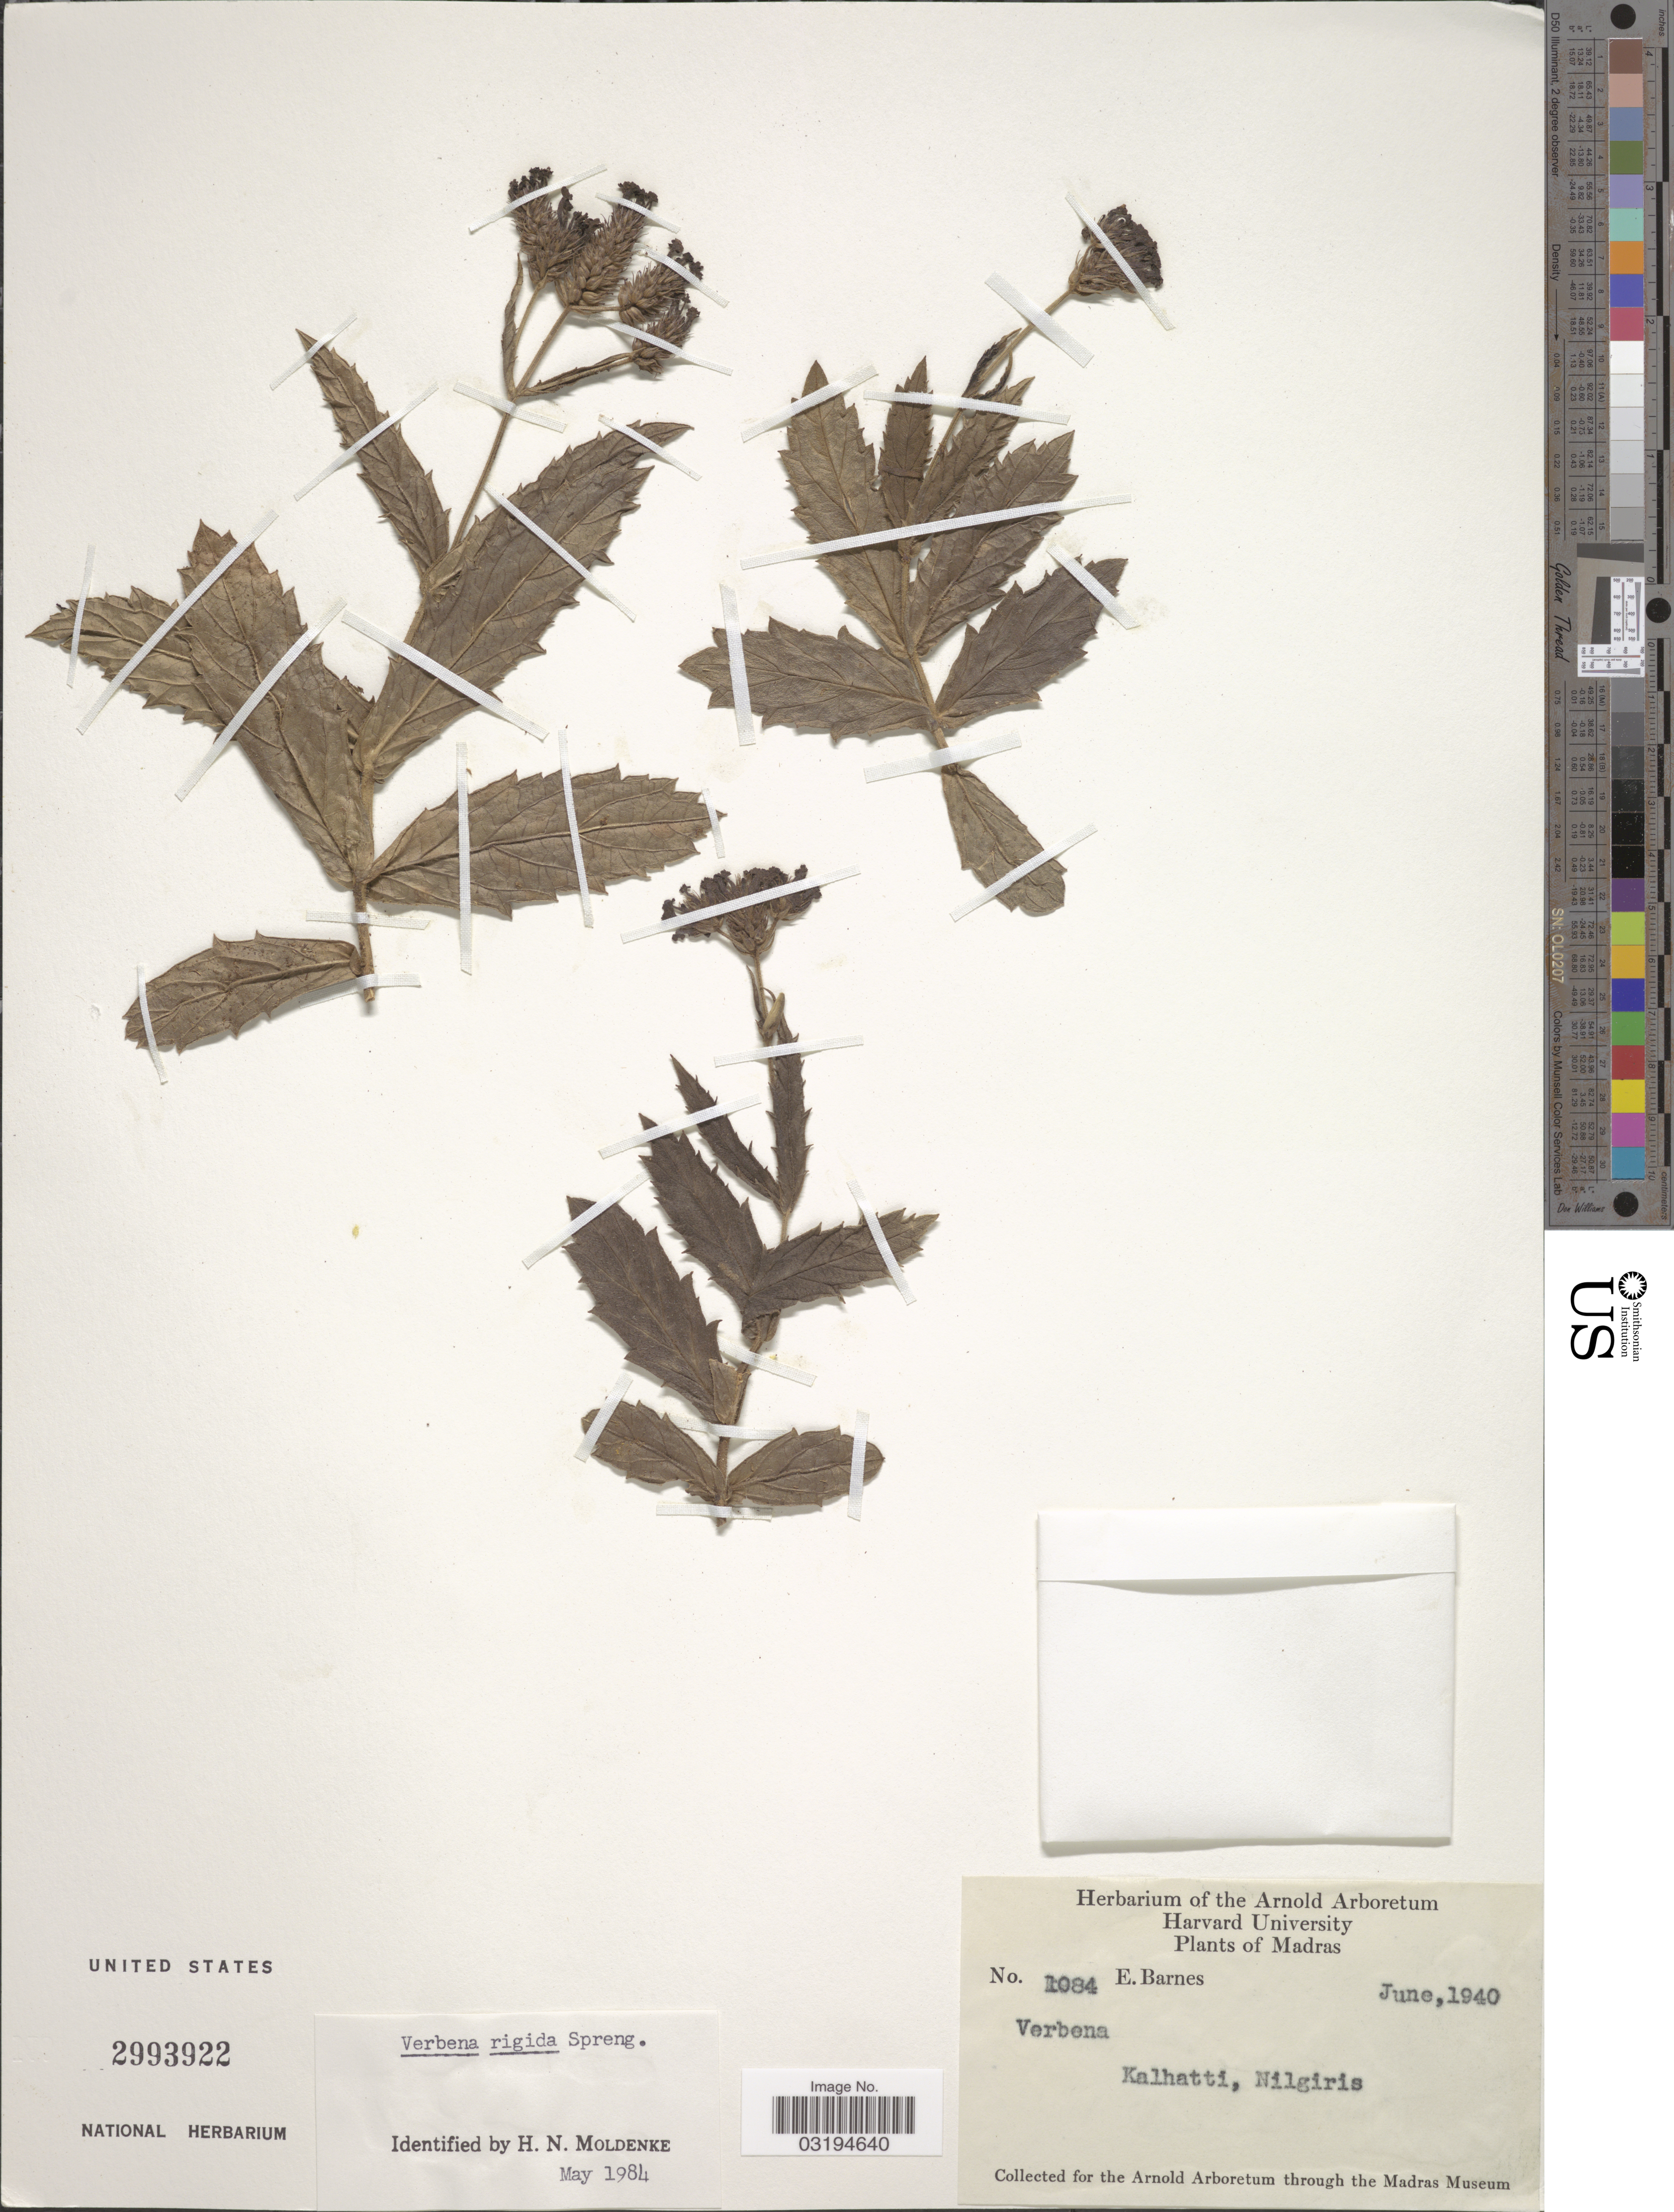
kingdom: Plantae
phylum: Tracheophyta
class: Magnoliopsida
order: Lamiales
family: Verbenaceae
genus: Verbena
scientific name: Verbena rigida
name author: Spreng.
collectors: E. Barnes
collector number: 1084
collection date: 1940-06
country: India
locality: Madras. Kalhatti, Nilgiris.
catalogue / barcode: US 2993922